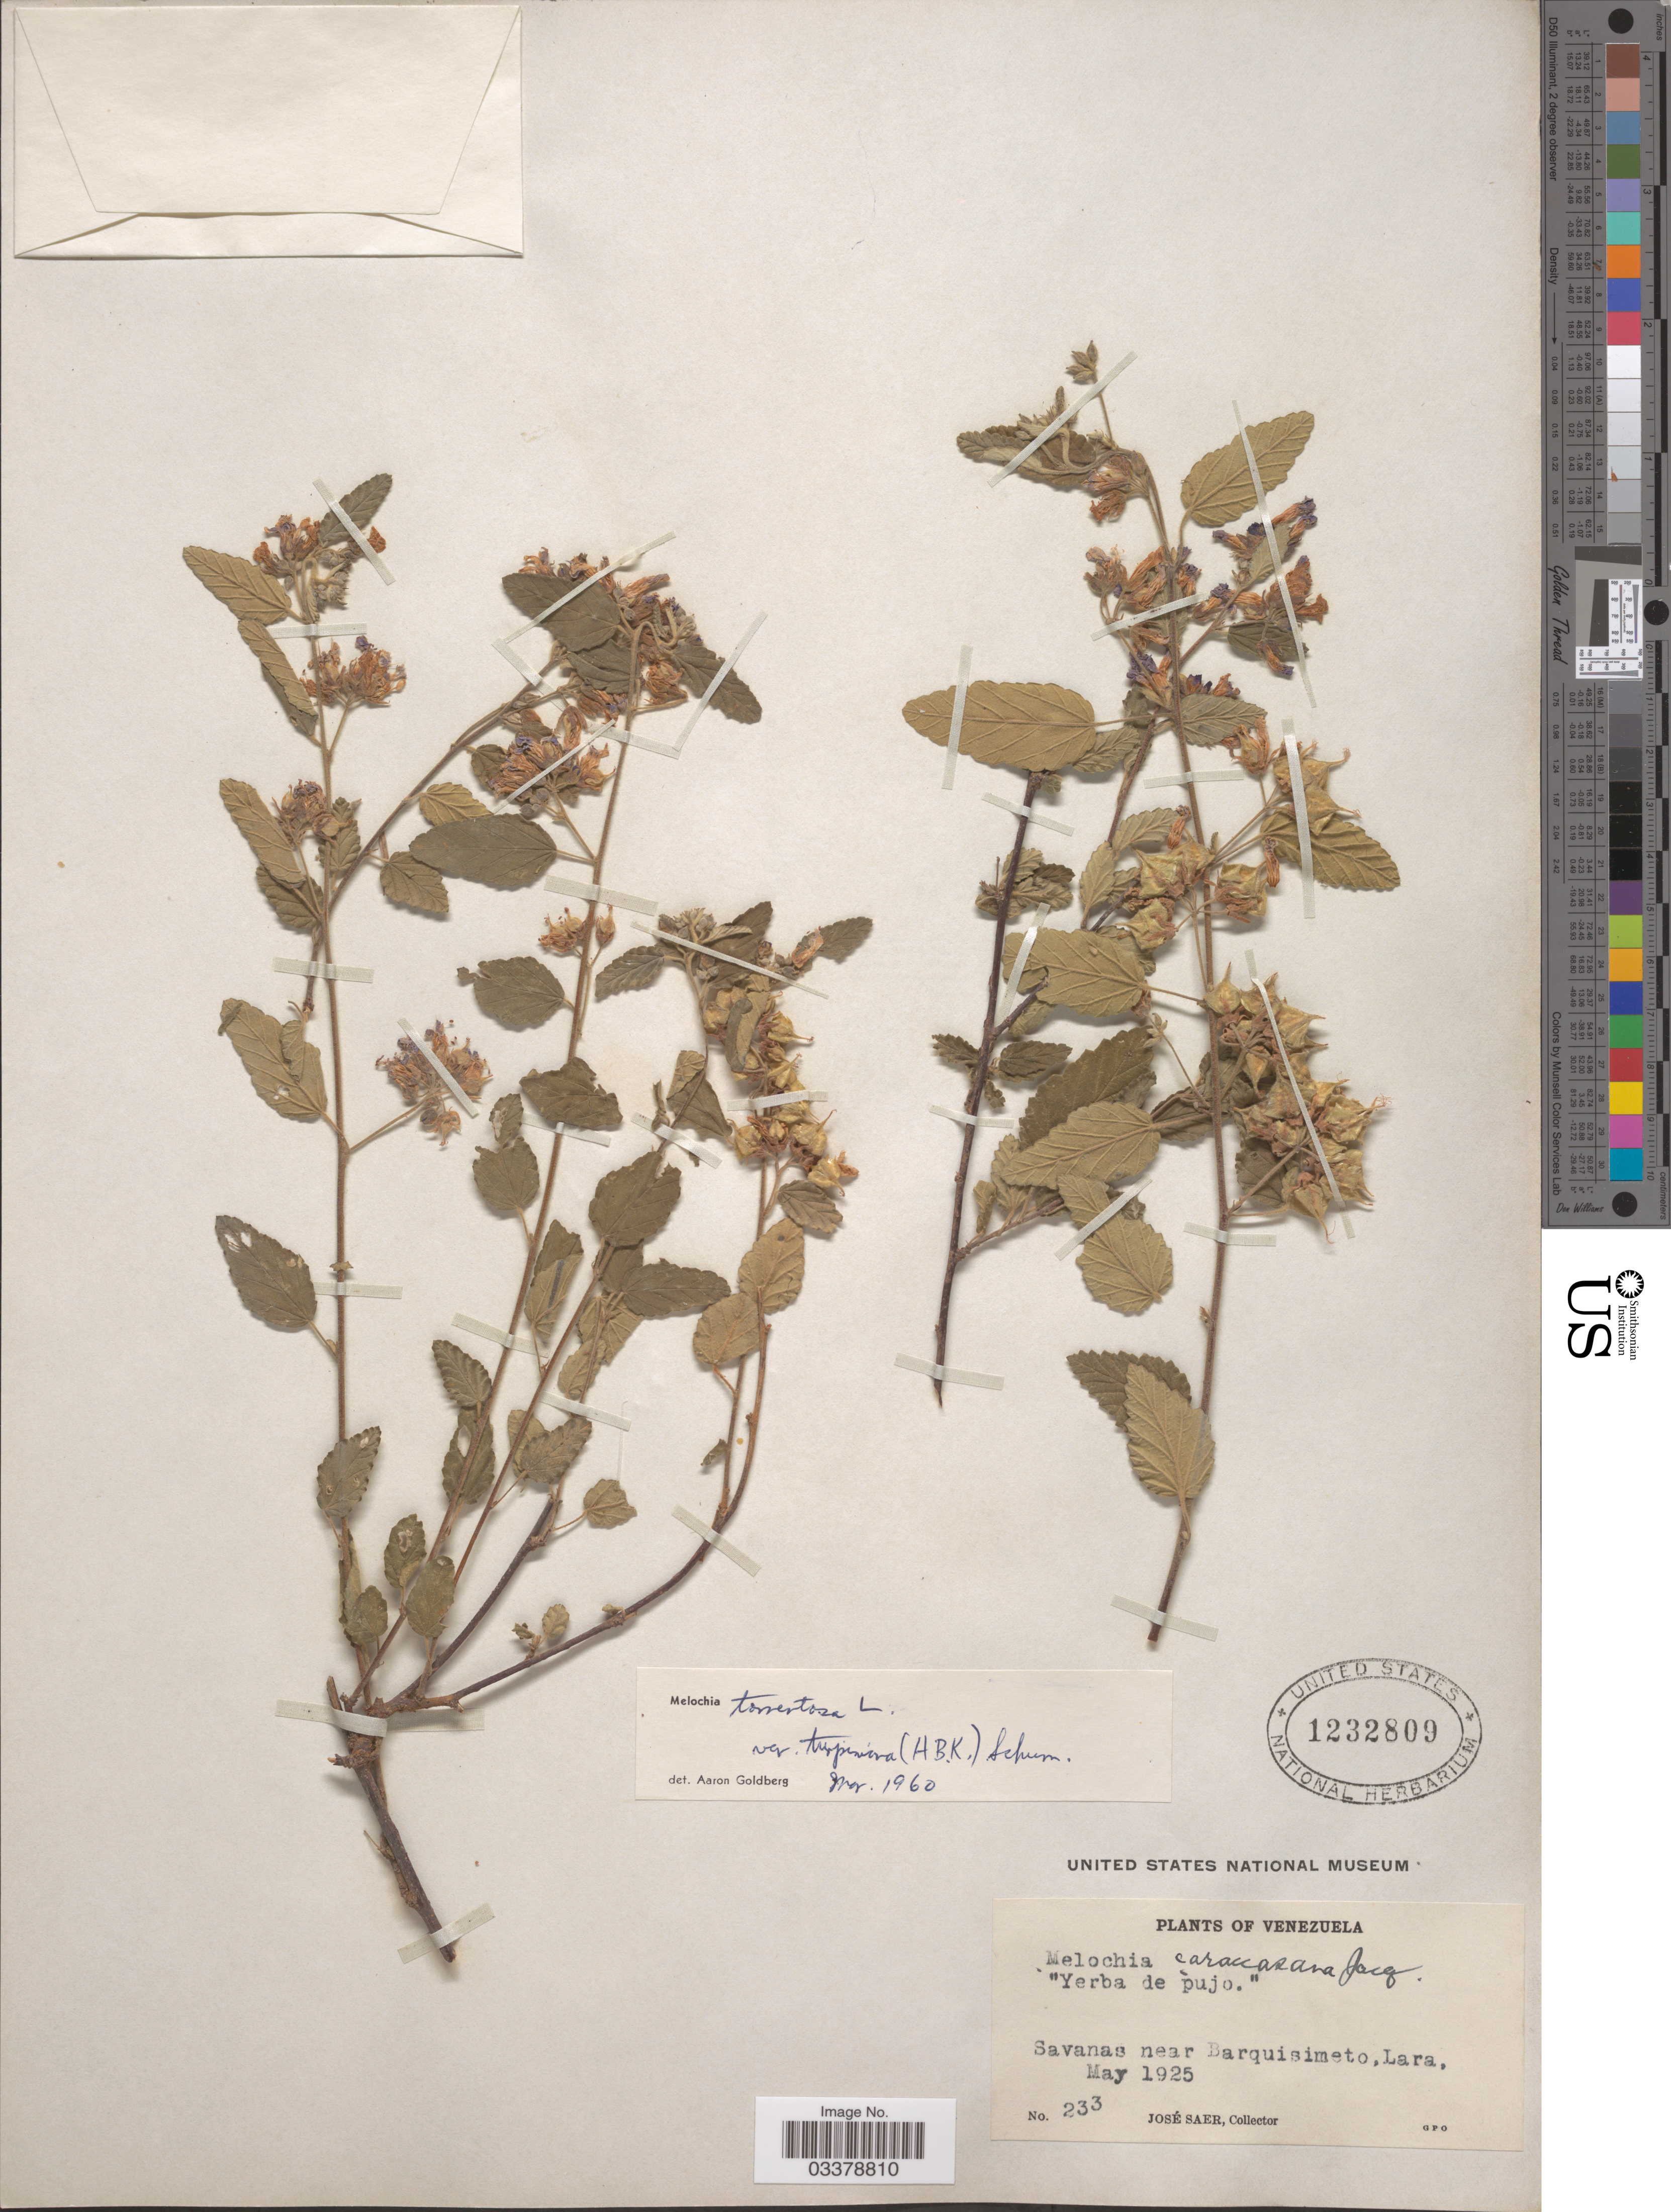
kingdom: Plantae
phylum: Tracheophyta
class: Magnoliopsida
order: Malvales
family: Malvaceae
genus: Melochia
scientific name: Melochia tomentosa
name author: L.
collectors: J. Saer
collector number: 233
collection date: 1925-05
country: Venezuela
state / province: Lara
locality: Savanas near Barquisimeto.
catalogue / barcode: US 1232809